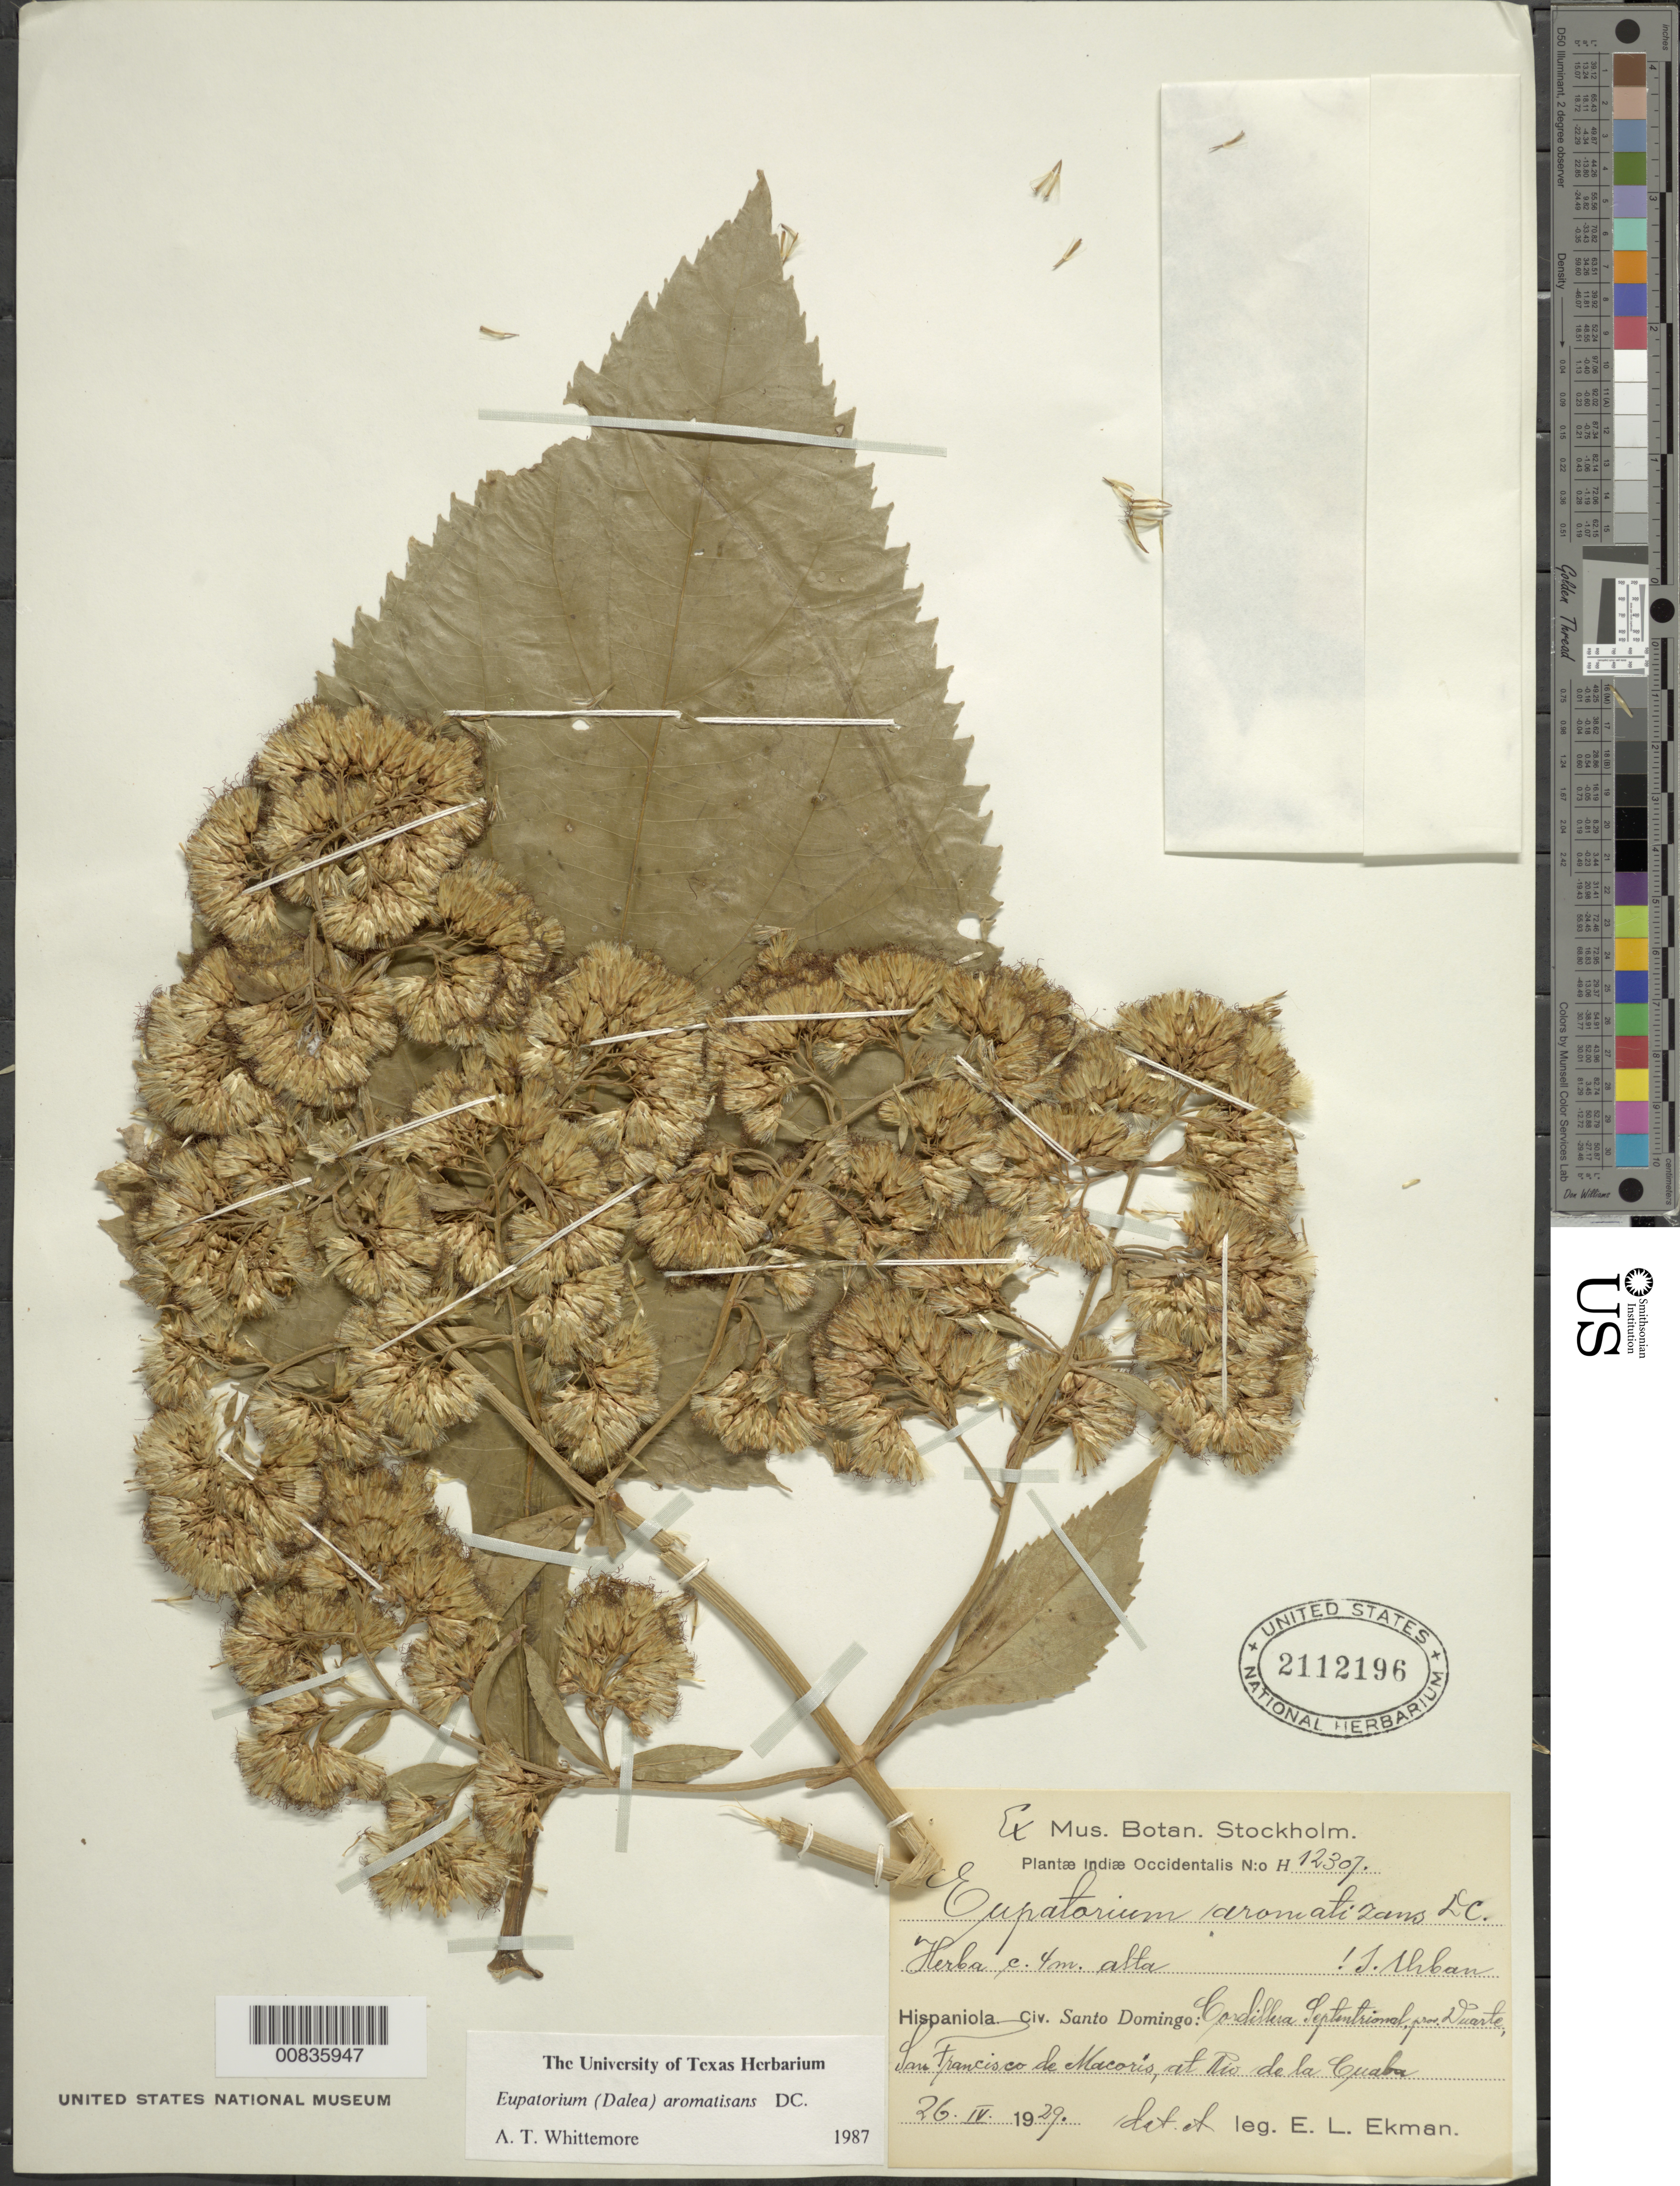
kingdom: Plantae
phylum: Tracheophyta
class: Magnoliopsida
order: Asterales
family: Asteraceae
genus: Critonia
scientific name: Critonia aromatisans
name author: (DC.) R.M. King & H. Rob.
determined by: Whittemore, A. T.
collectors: E. L. Ekman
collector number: H 12307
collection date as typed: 26 Apr 1929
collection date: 1929-04-26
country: Dominican Republic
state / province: Duarte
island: Hispaniola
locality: Cordillera Septentrional, San Francisco de Macorís, at Rio de la Cuaba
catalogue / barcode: US 2112196